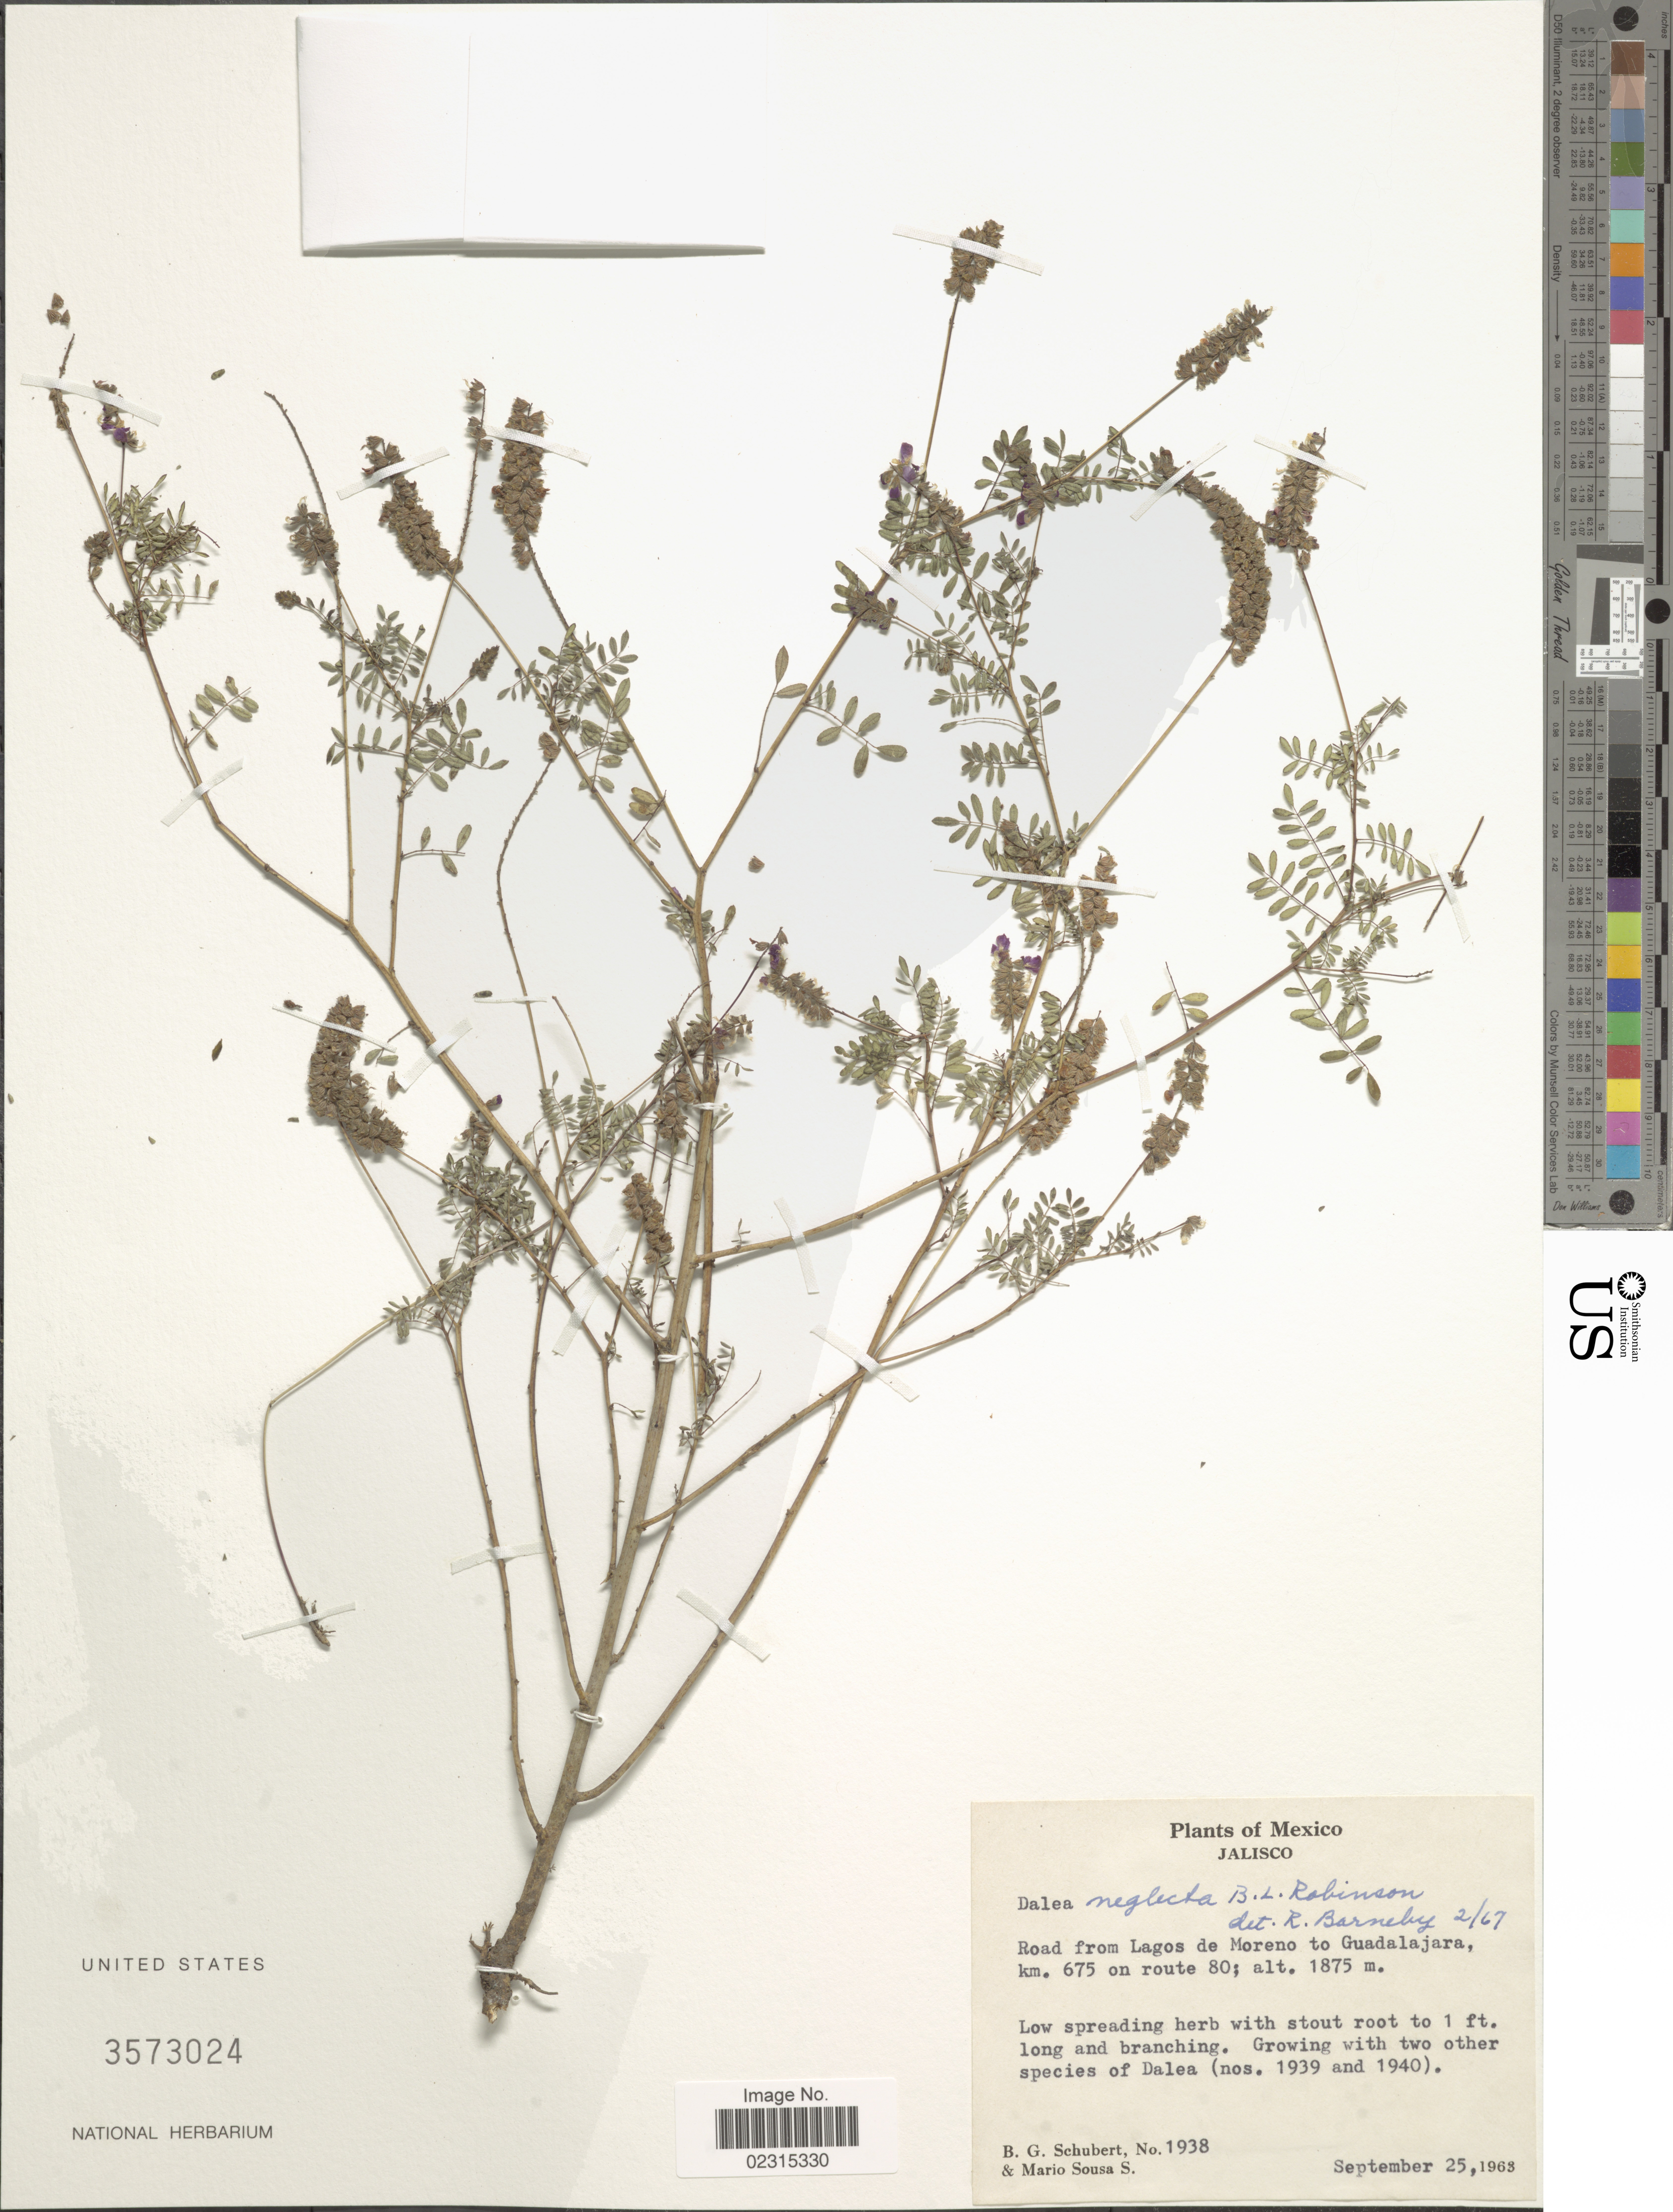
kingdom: Plantae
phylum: Tracheophyta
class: Magnoliopsida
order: Fabales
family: Fabaceae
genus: Marina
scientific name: Marina neglecta var. neglecta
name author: (B.L. Rob.) Barneby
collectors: B. Schubert & M. Sousa S.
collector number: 1938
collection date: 1963-09-25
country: Mexico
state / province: Jalisco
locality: Road from Lagos de Moreno to Guadalajara, km 675 on route 80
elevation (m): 1875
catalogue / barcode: US 3573024